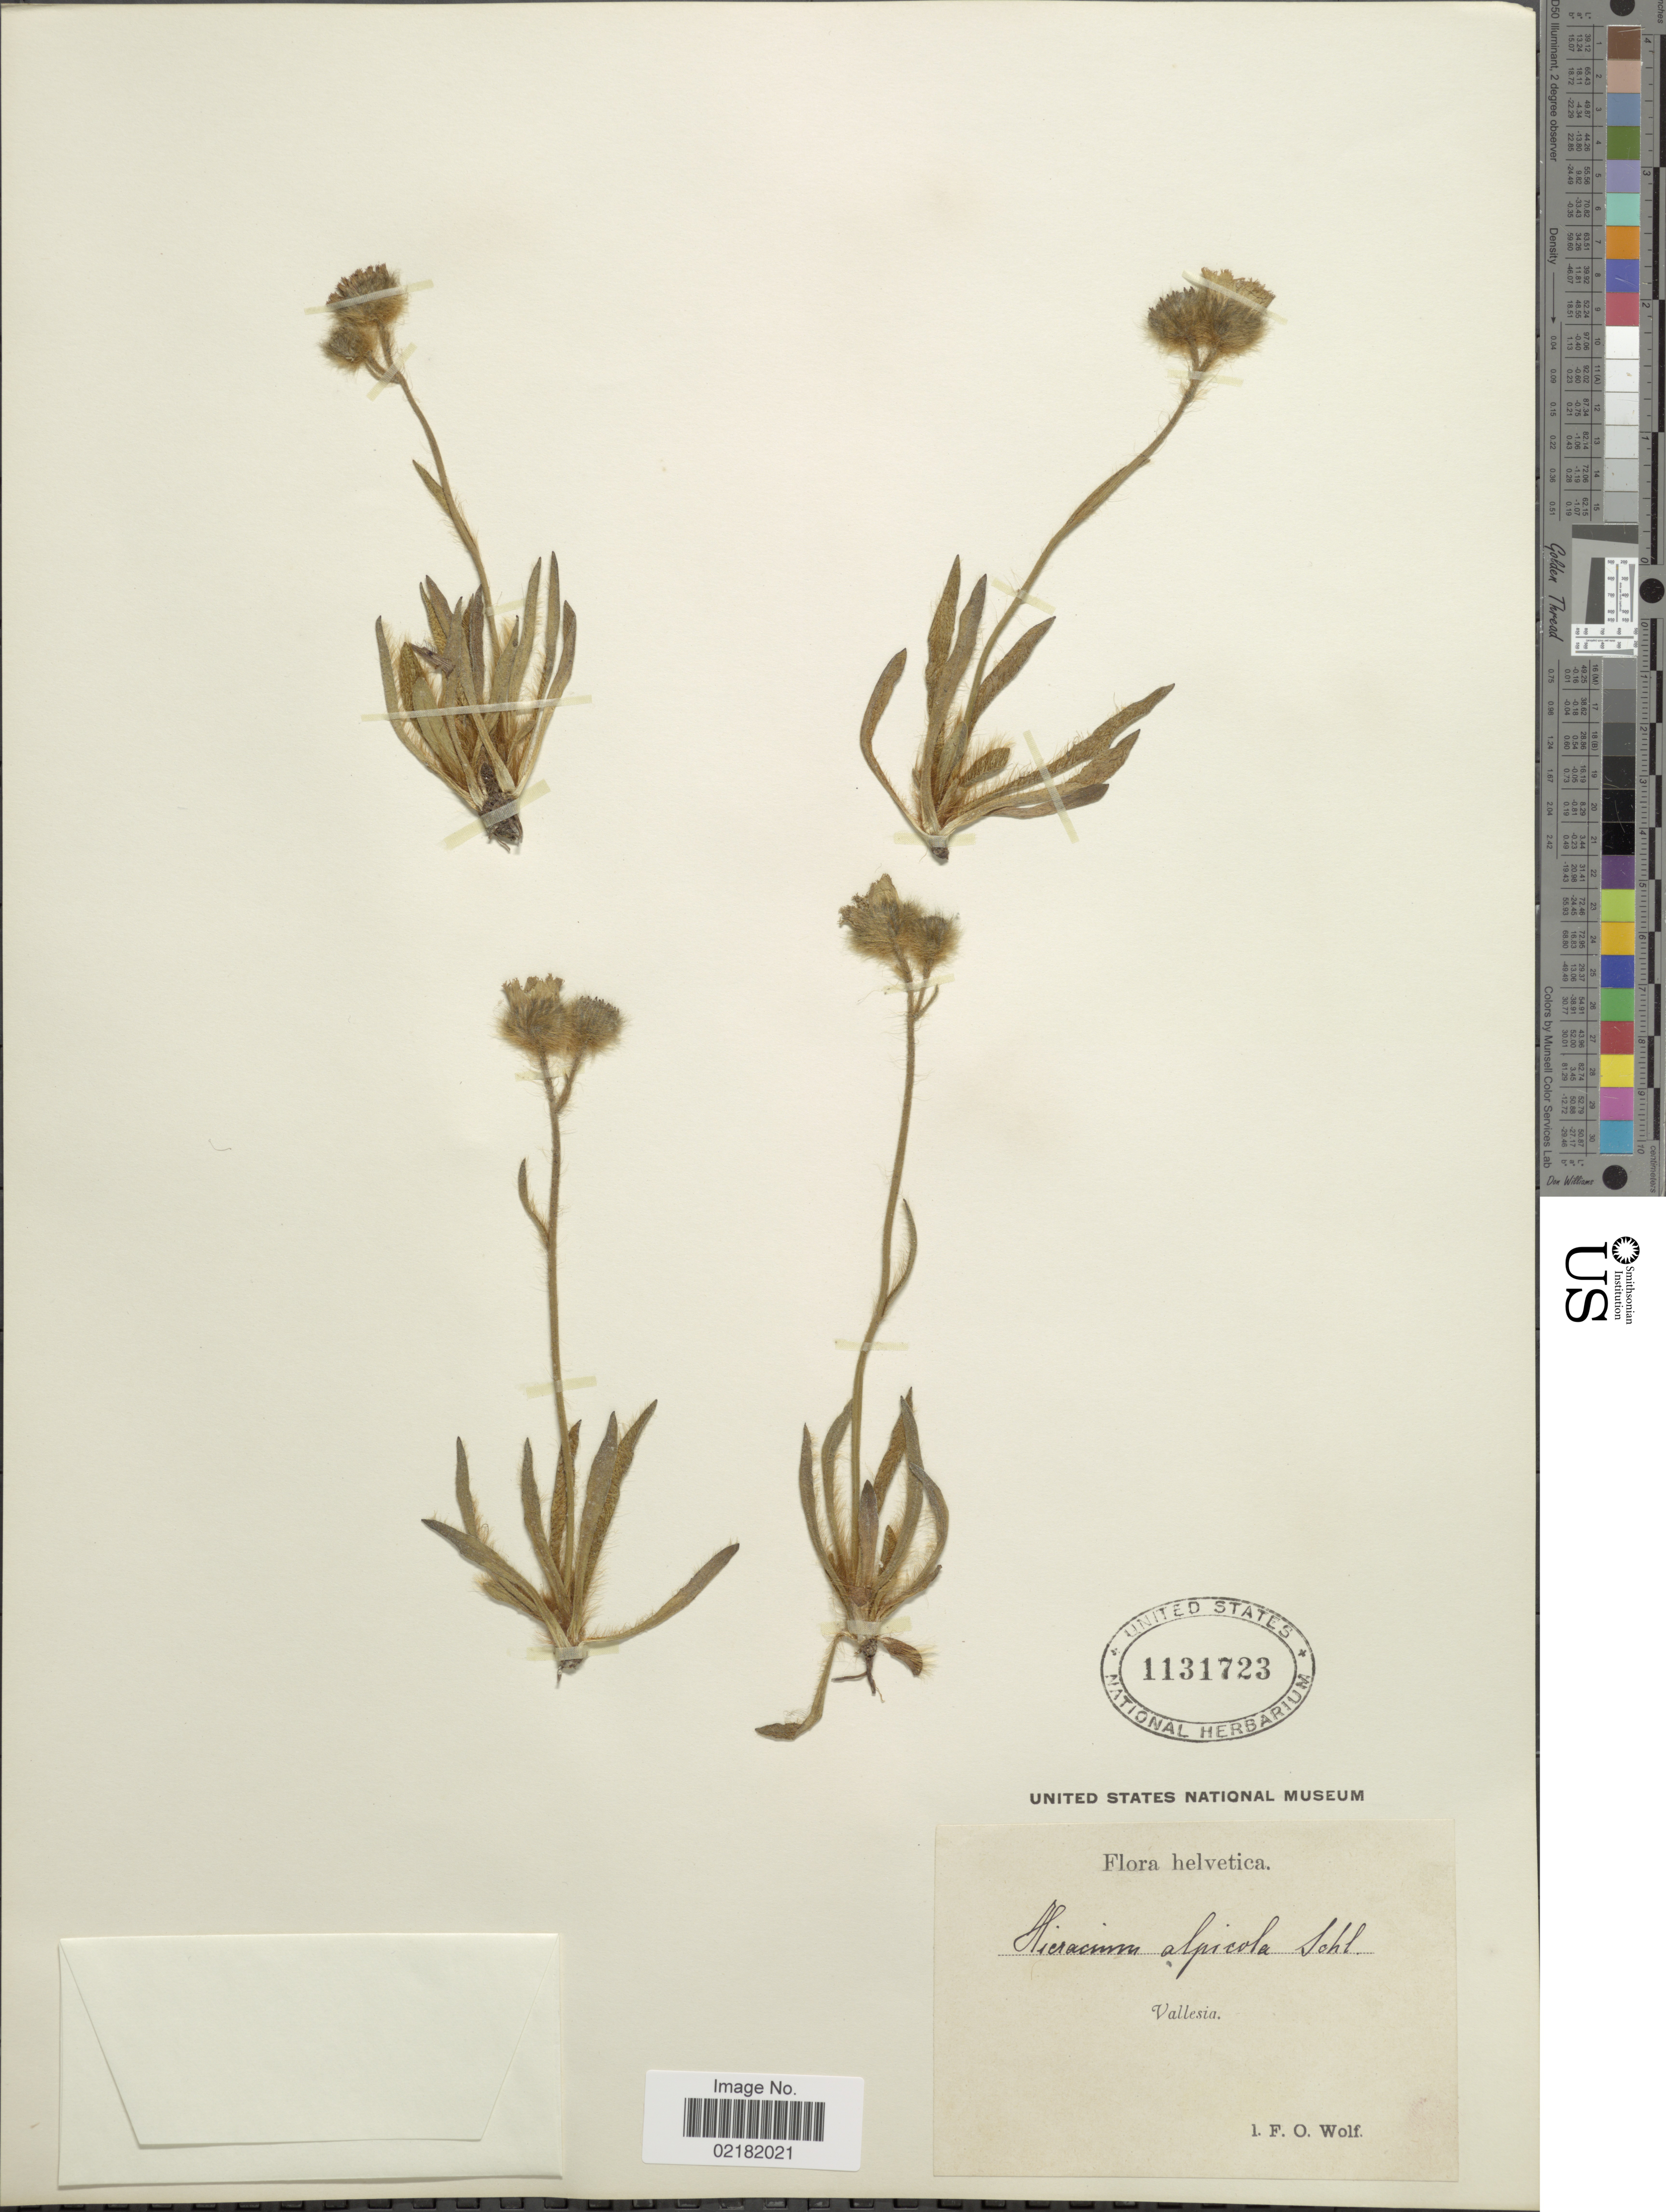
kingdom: Plantae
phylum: Tracheophyta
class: Magnoliopsida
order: Asterales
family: Asteraceae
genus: Hieracium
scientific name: Hieracium alpicola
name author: Steud. & Hochst.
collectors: F. Wolf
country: Switzerland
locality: Helvetica, Vallesia.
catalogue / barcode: US 1131723